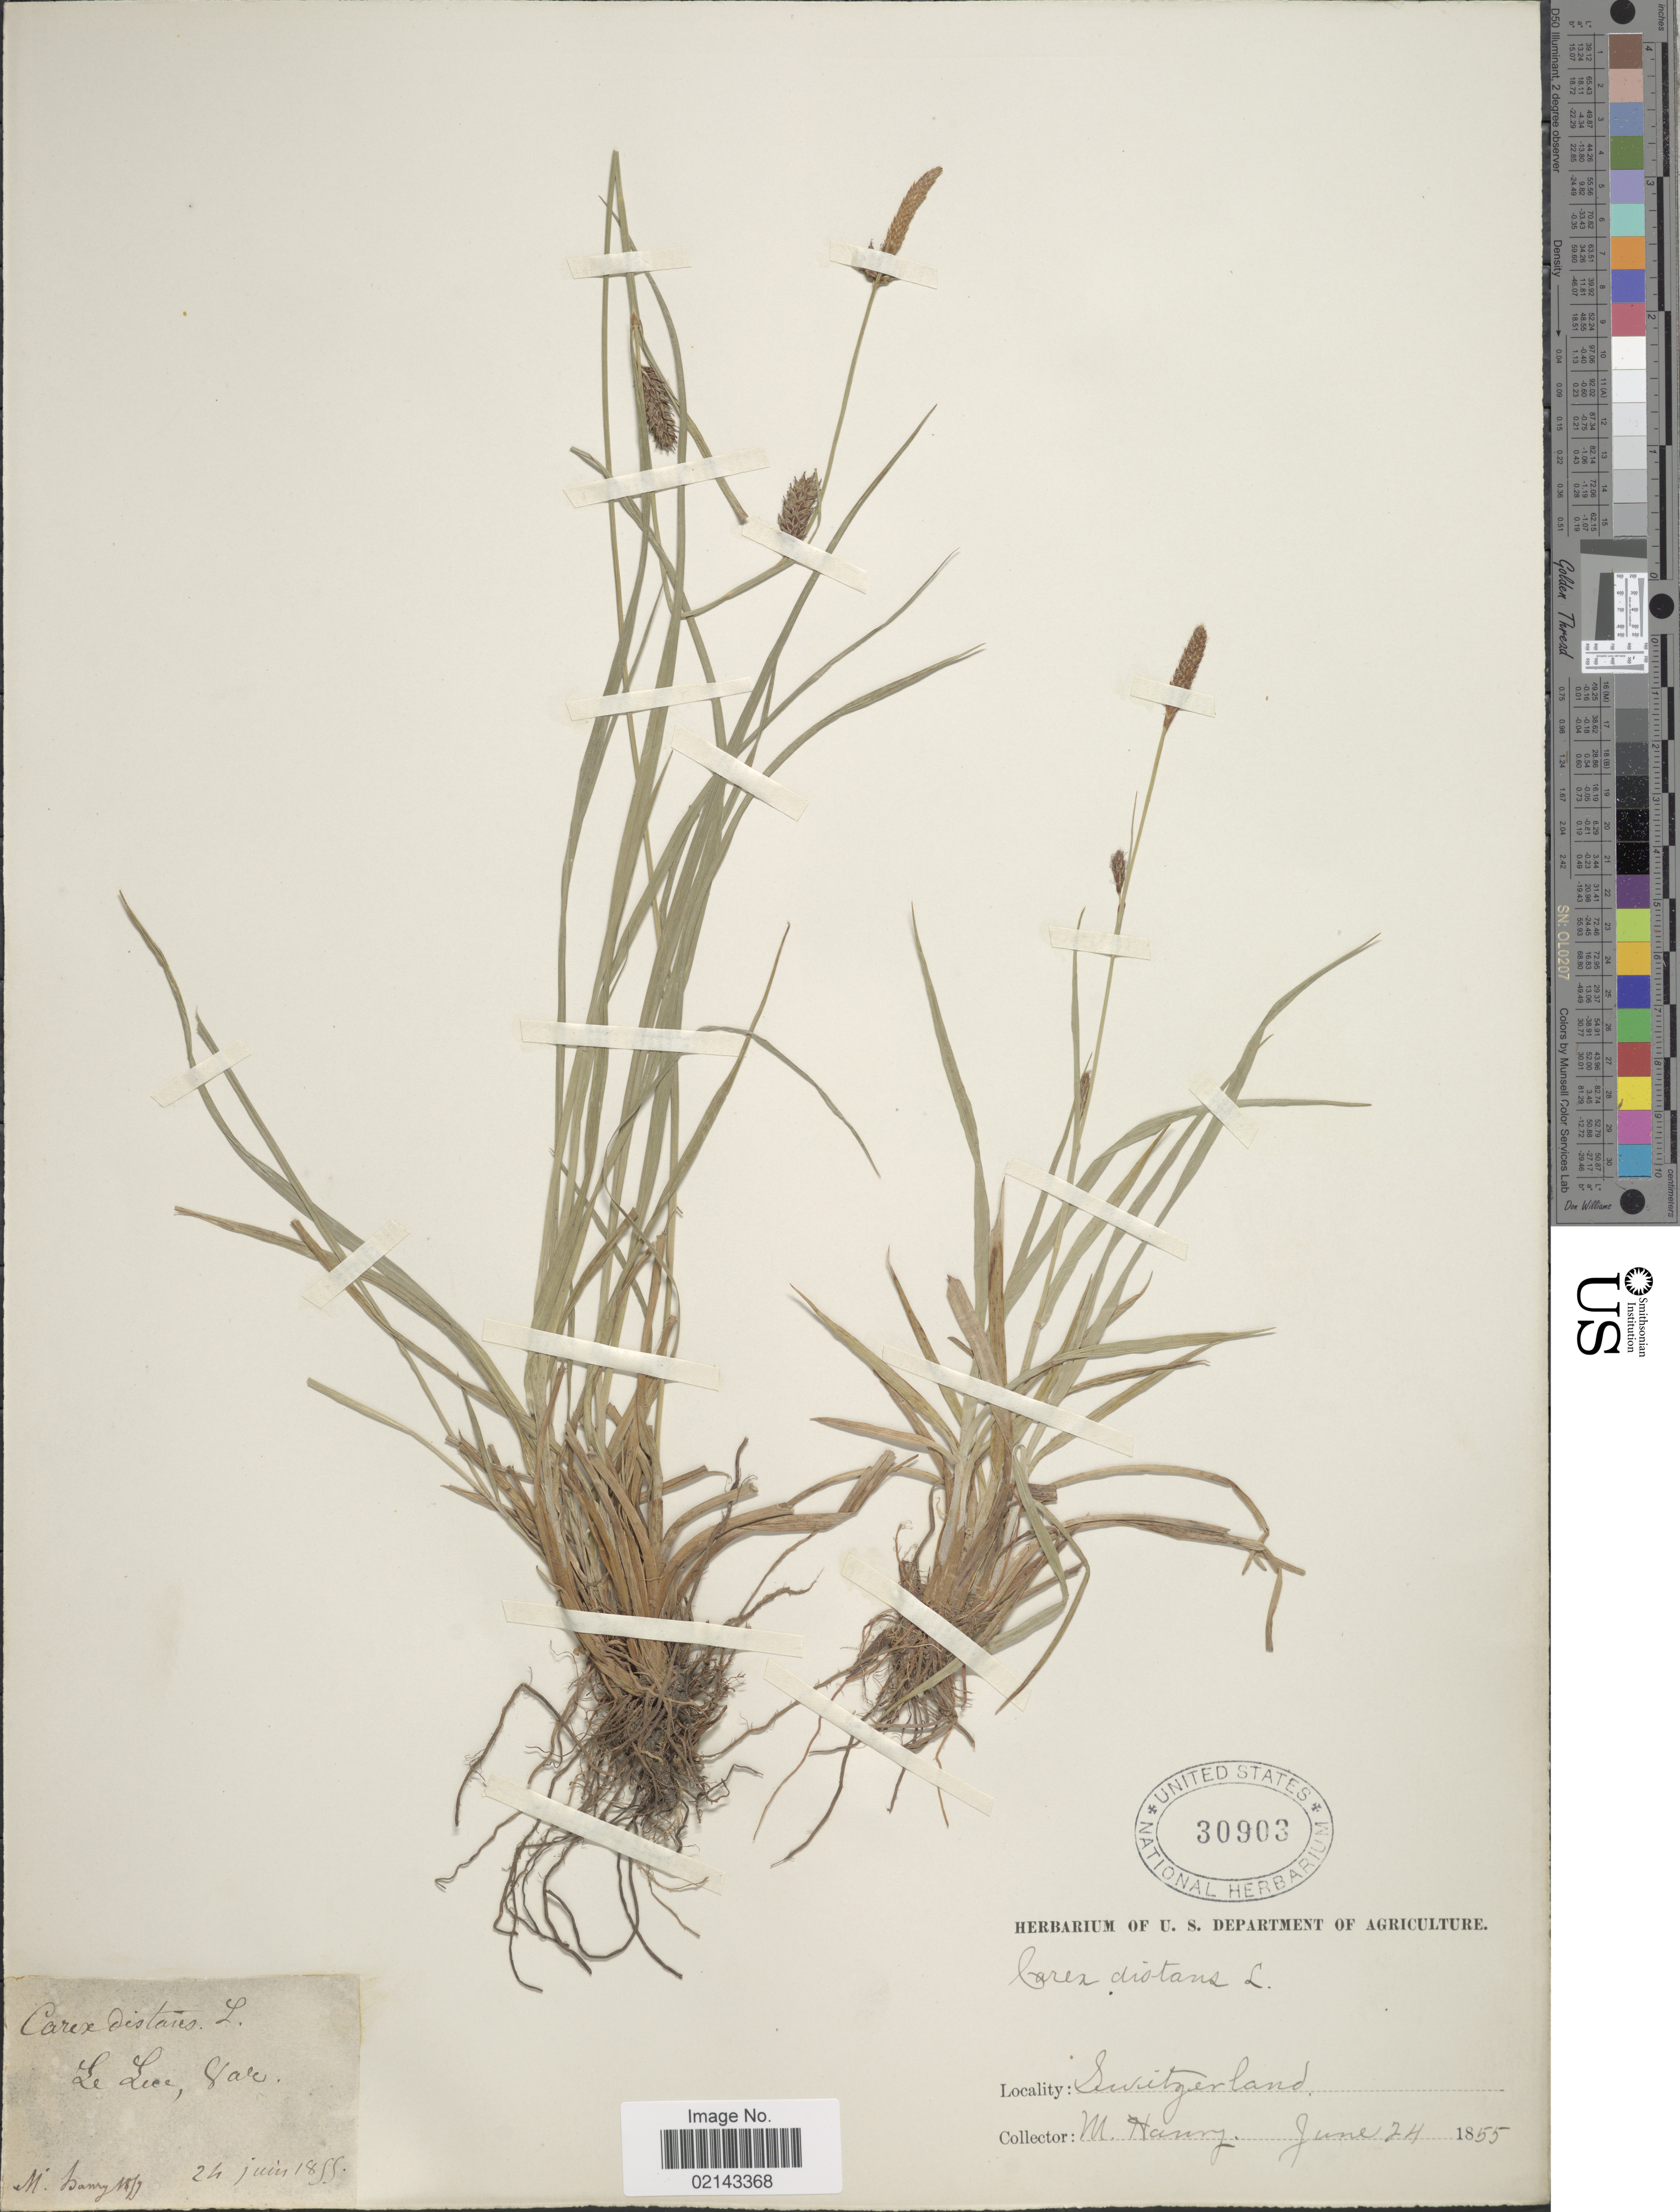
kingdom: Plantae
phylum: Tracheophyta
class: Liliopsida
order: Poales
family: Cyperaceae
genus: Carex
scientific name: Carex distans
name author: L.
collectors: M. Hanry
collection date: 1855-06-24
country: Switzerland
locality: Le Lue, Var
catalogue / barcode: US 30903